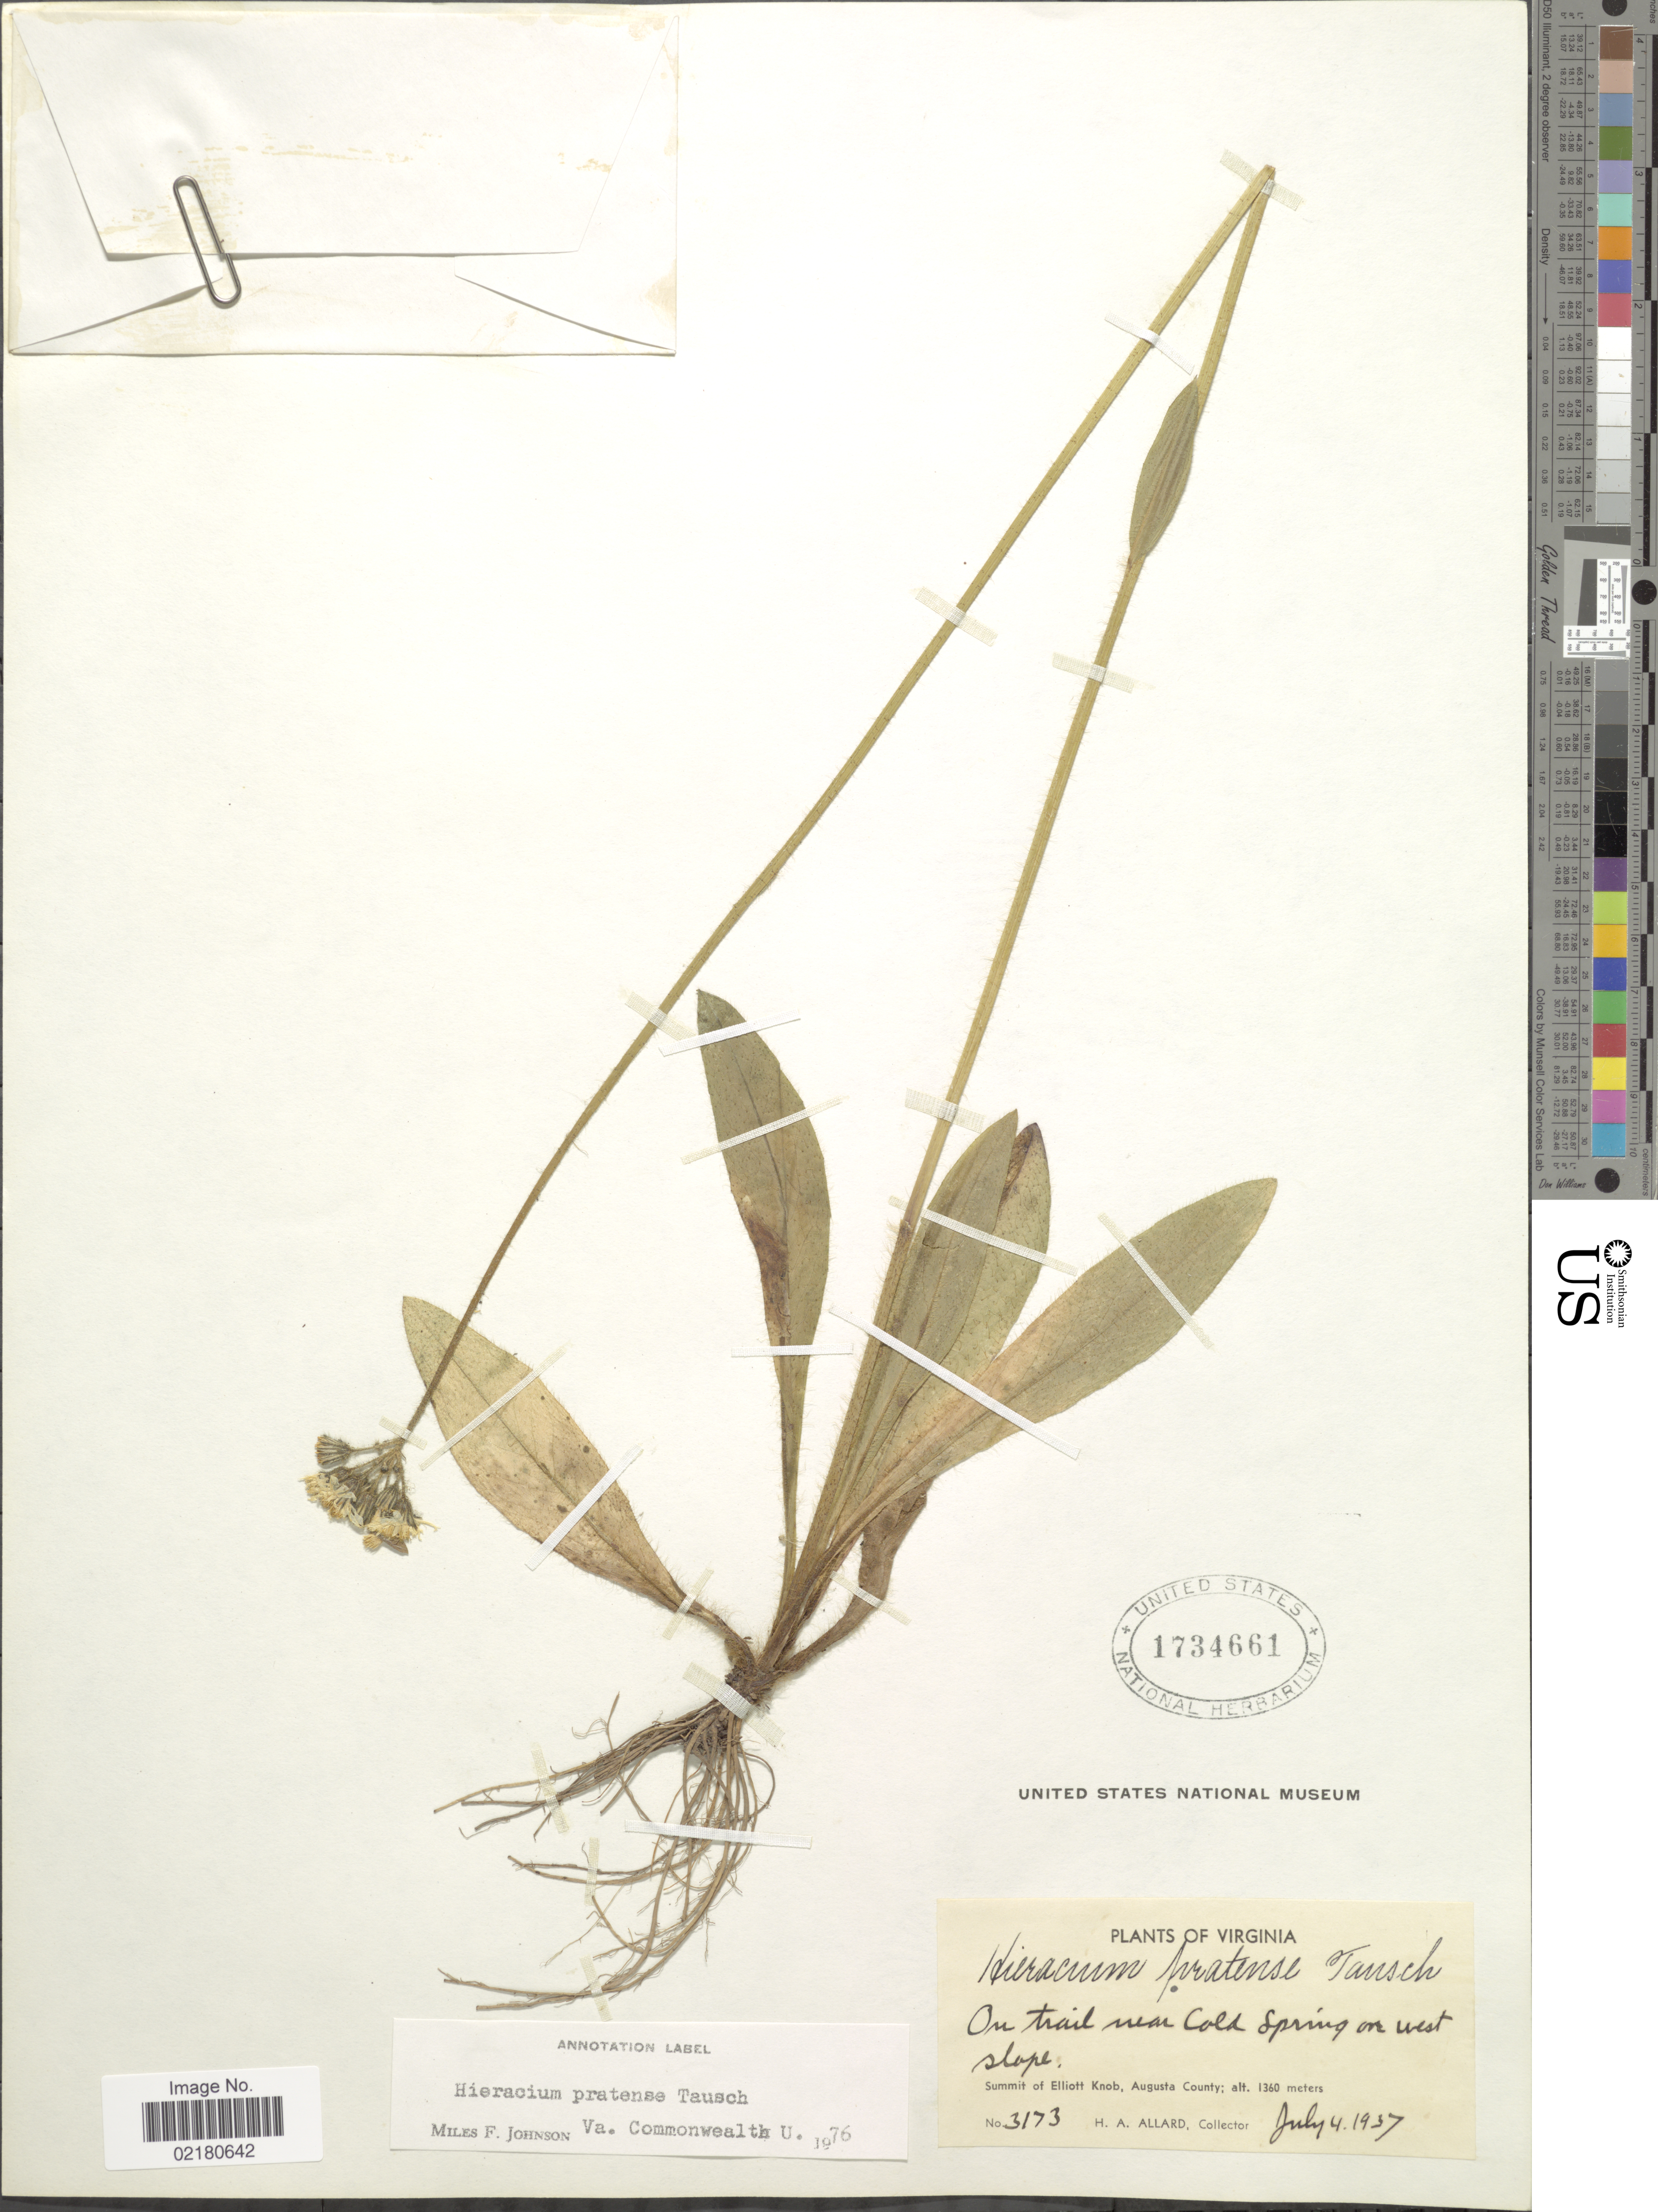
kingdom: Plantae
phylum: Tracheophyta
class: Magnoliopsida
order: Asterales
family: Asteraceae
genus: Pilosella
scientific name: Pilosella caespitosa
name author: (Dumort.) P. D. Sell & C. West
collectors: H. A. Allard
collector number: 3173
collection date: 1937-07-04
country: United States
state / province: Virginia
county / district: Augusta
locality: Virginia, On trail near Cold Spring on west slope. Summit of Elliot Knob, Augusta County.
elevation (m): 1360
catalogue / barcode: US 1734661